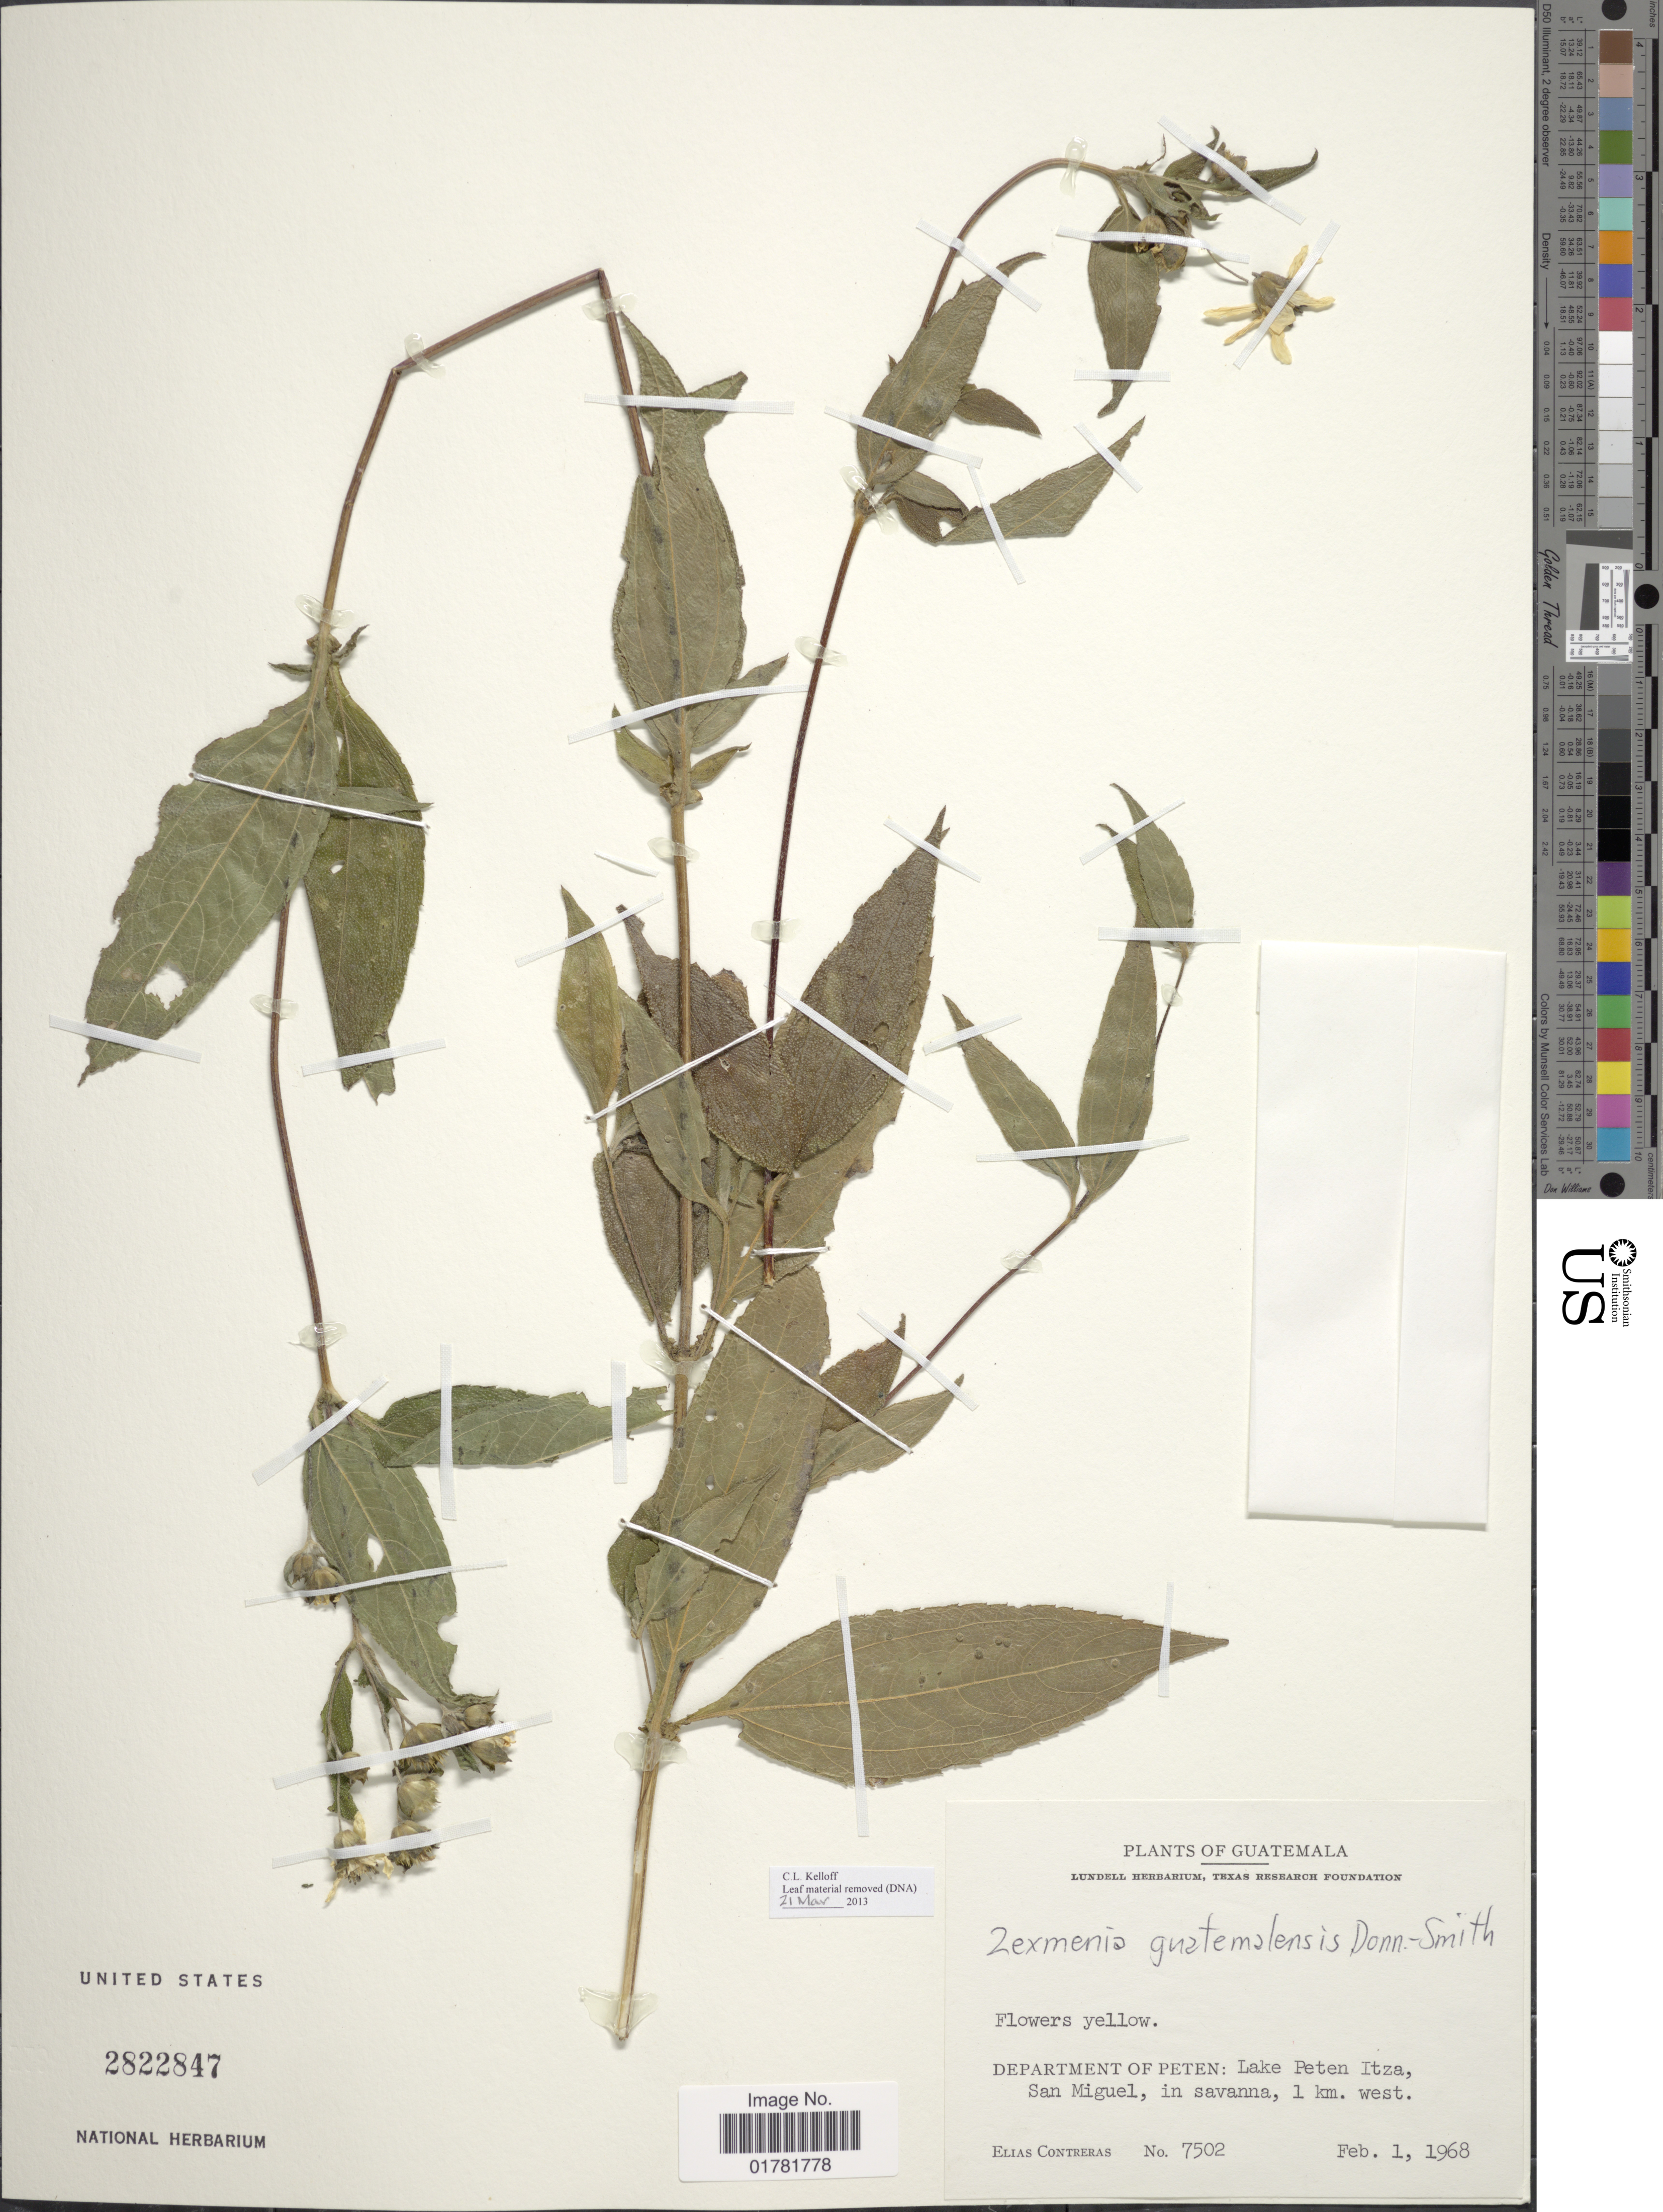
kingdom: Plantae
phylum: Tracheophyta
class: Magnoliopsida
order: Asterales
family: Asteraceae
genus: Lundellianthus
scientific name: Lundellianthus guatemalensis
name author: (Donn. Sm.) Strother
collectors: E. Contreras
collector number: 7502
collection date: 1968-02-01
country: Guatemala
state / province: El Petén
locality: Department of Peten: Lake Peten Itza, San Miguel, in savanna, 1 km west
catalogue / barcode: US 2822847